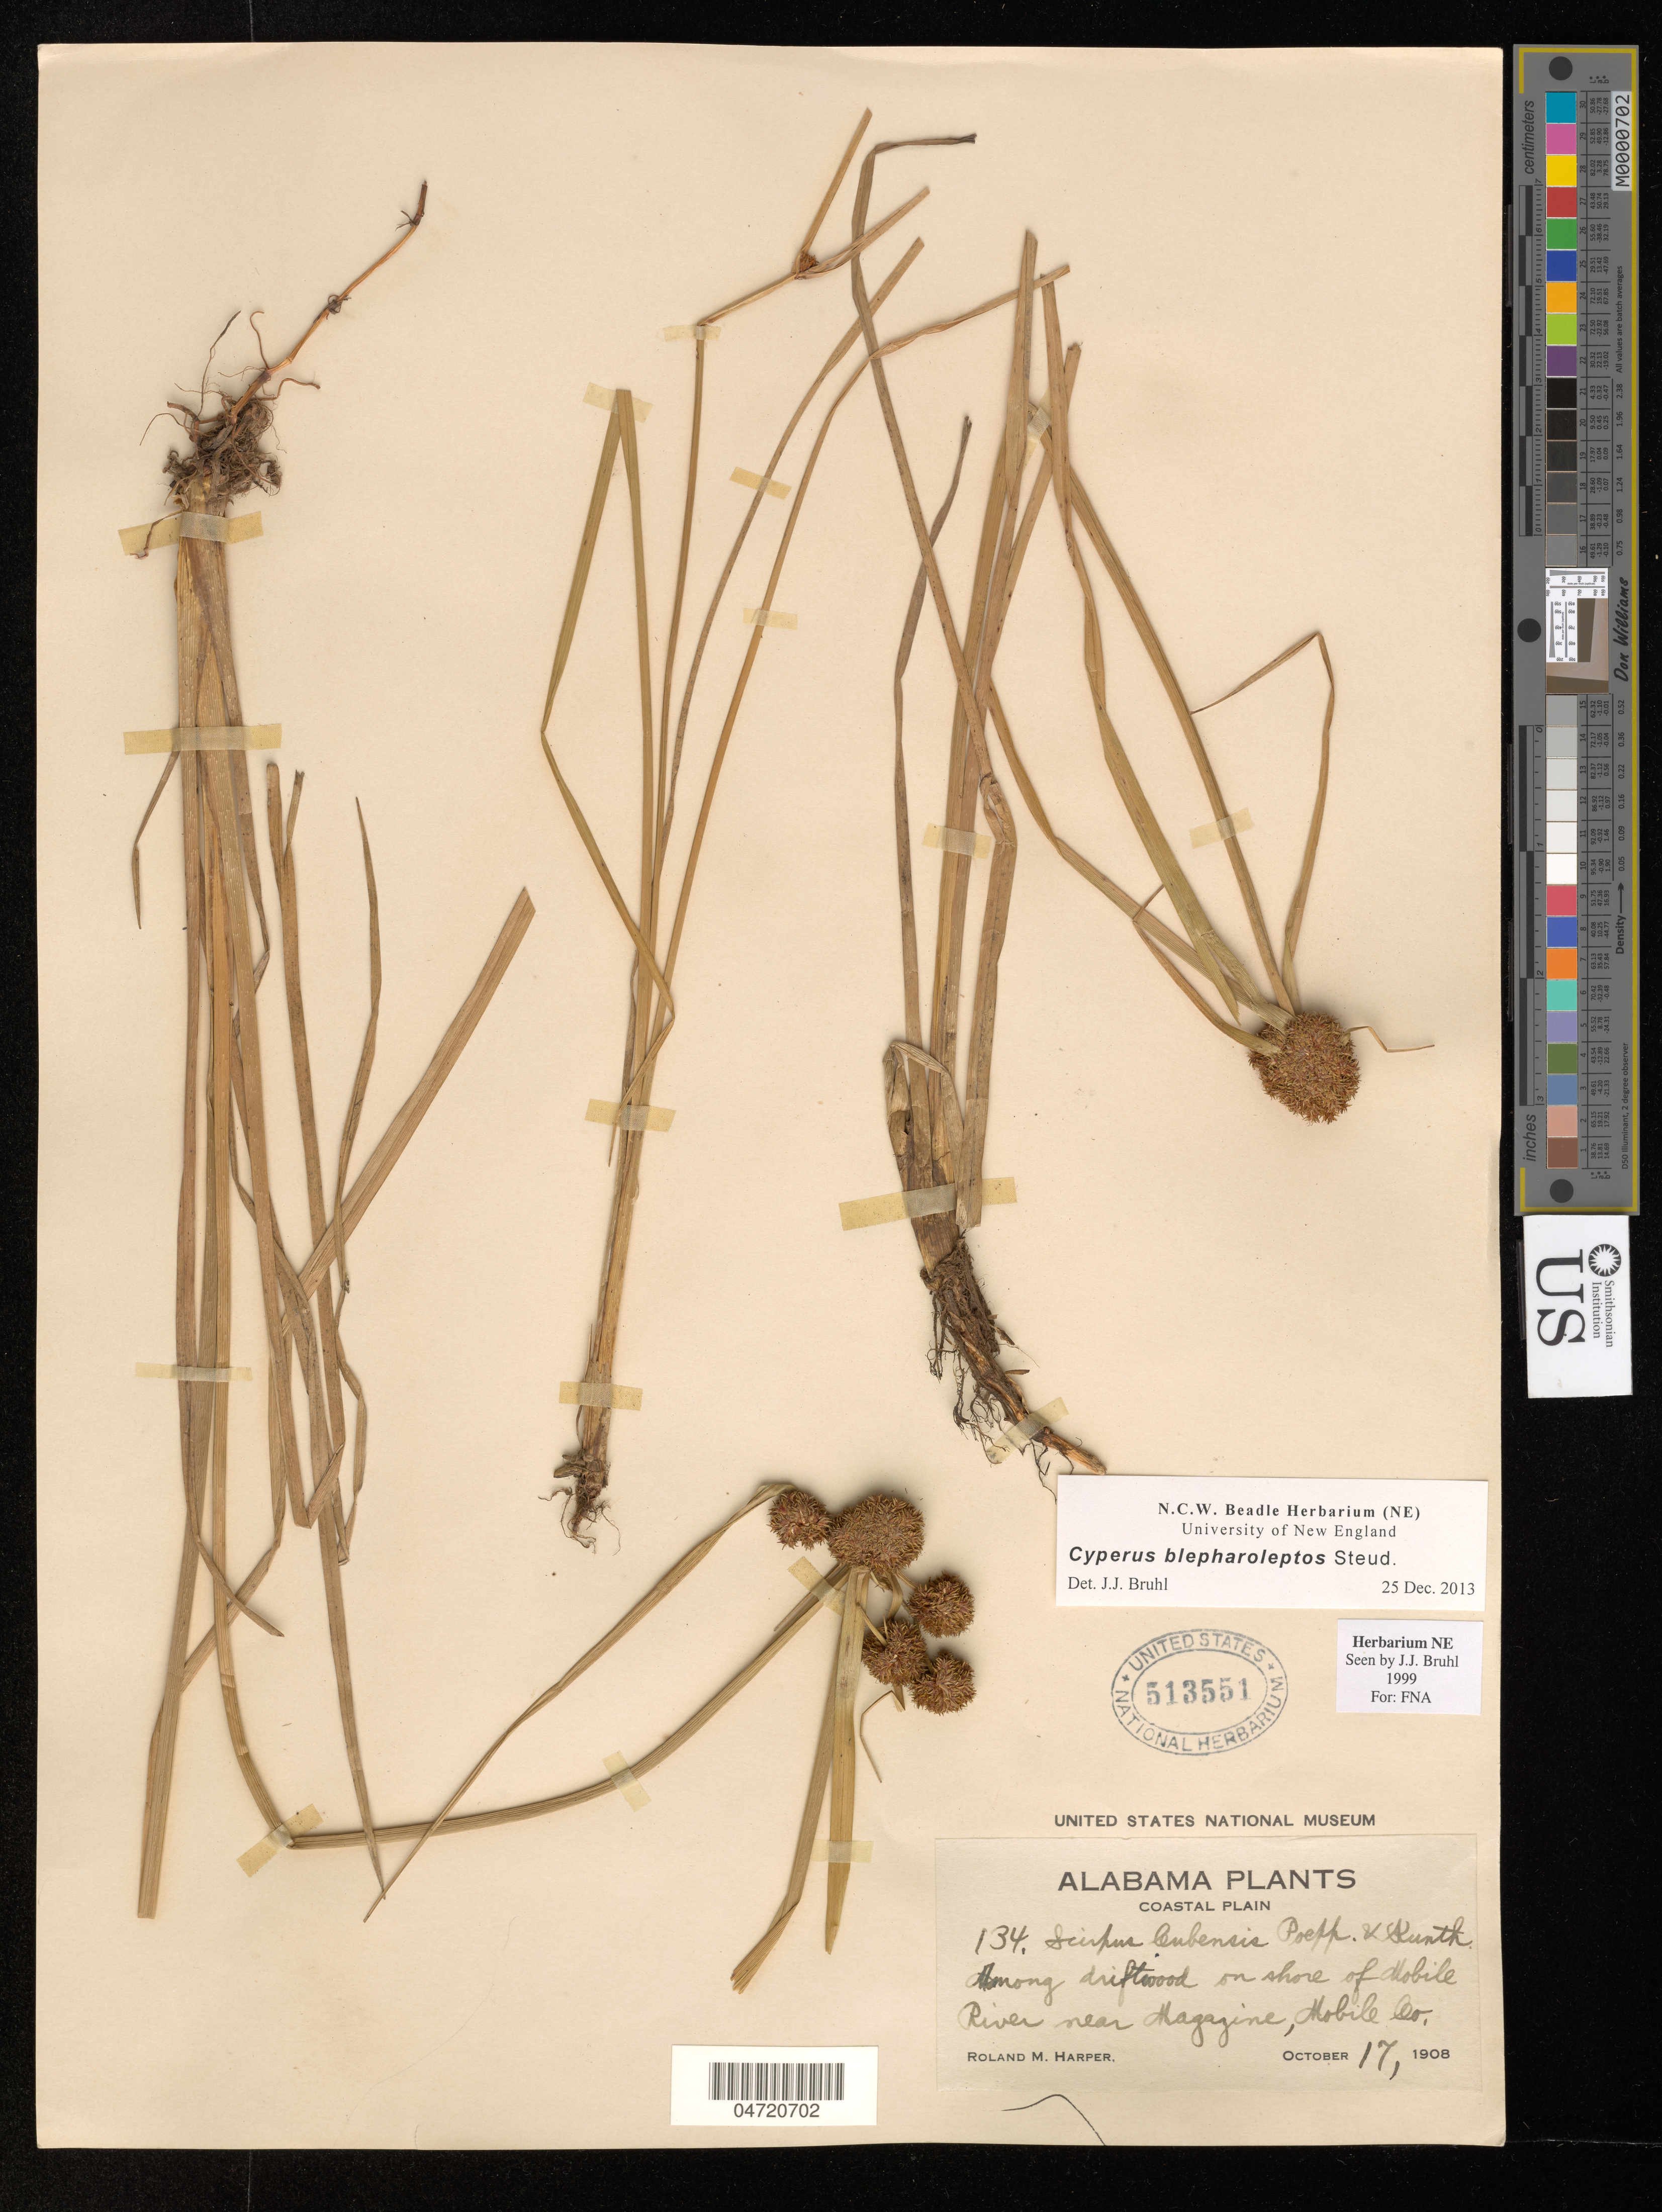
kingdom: Plantae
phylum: Tracheophyta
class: Liliopsida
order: Poales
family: Cyperaceae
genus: Cyperus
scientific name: Cyperus blepharoleptos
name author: Steud.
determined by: Bruhl, J. J., (NE), University of New England (AUSTRALIA)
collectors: R. M. Harper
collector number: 134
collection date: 1908-10-17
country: United States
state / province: Alabama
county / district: Mobile County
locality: Mobile River near Magazine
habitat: Among driftwood on shores of river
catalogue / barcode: US 513551